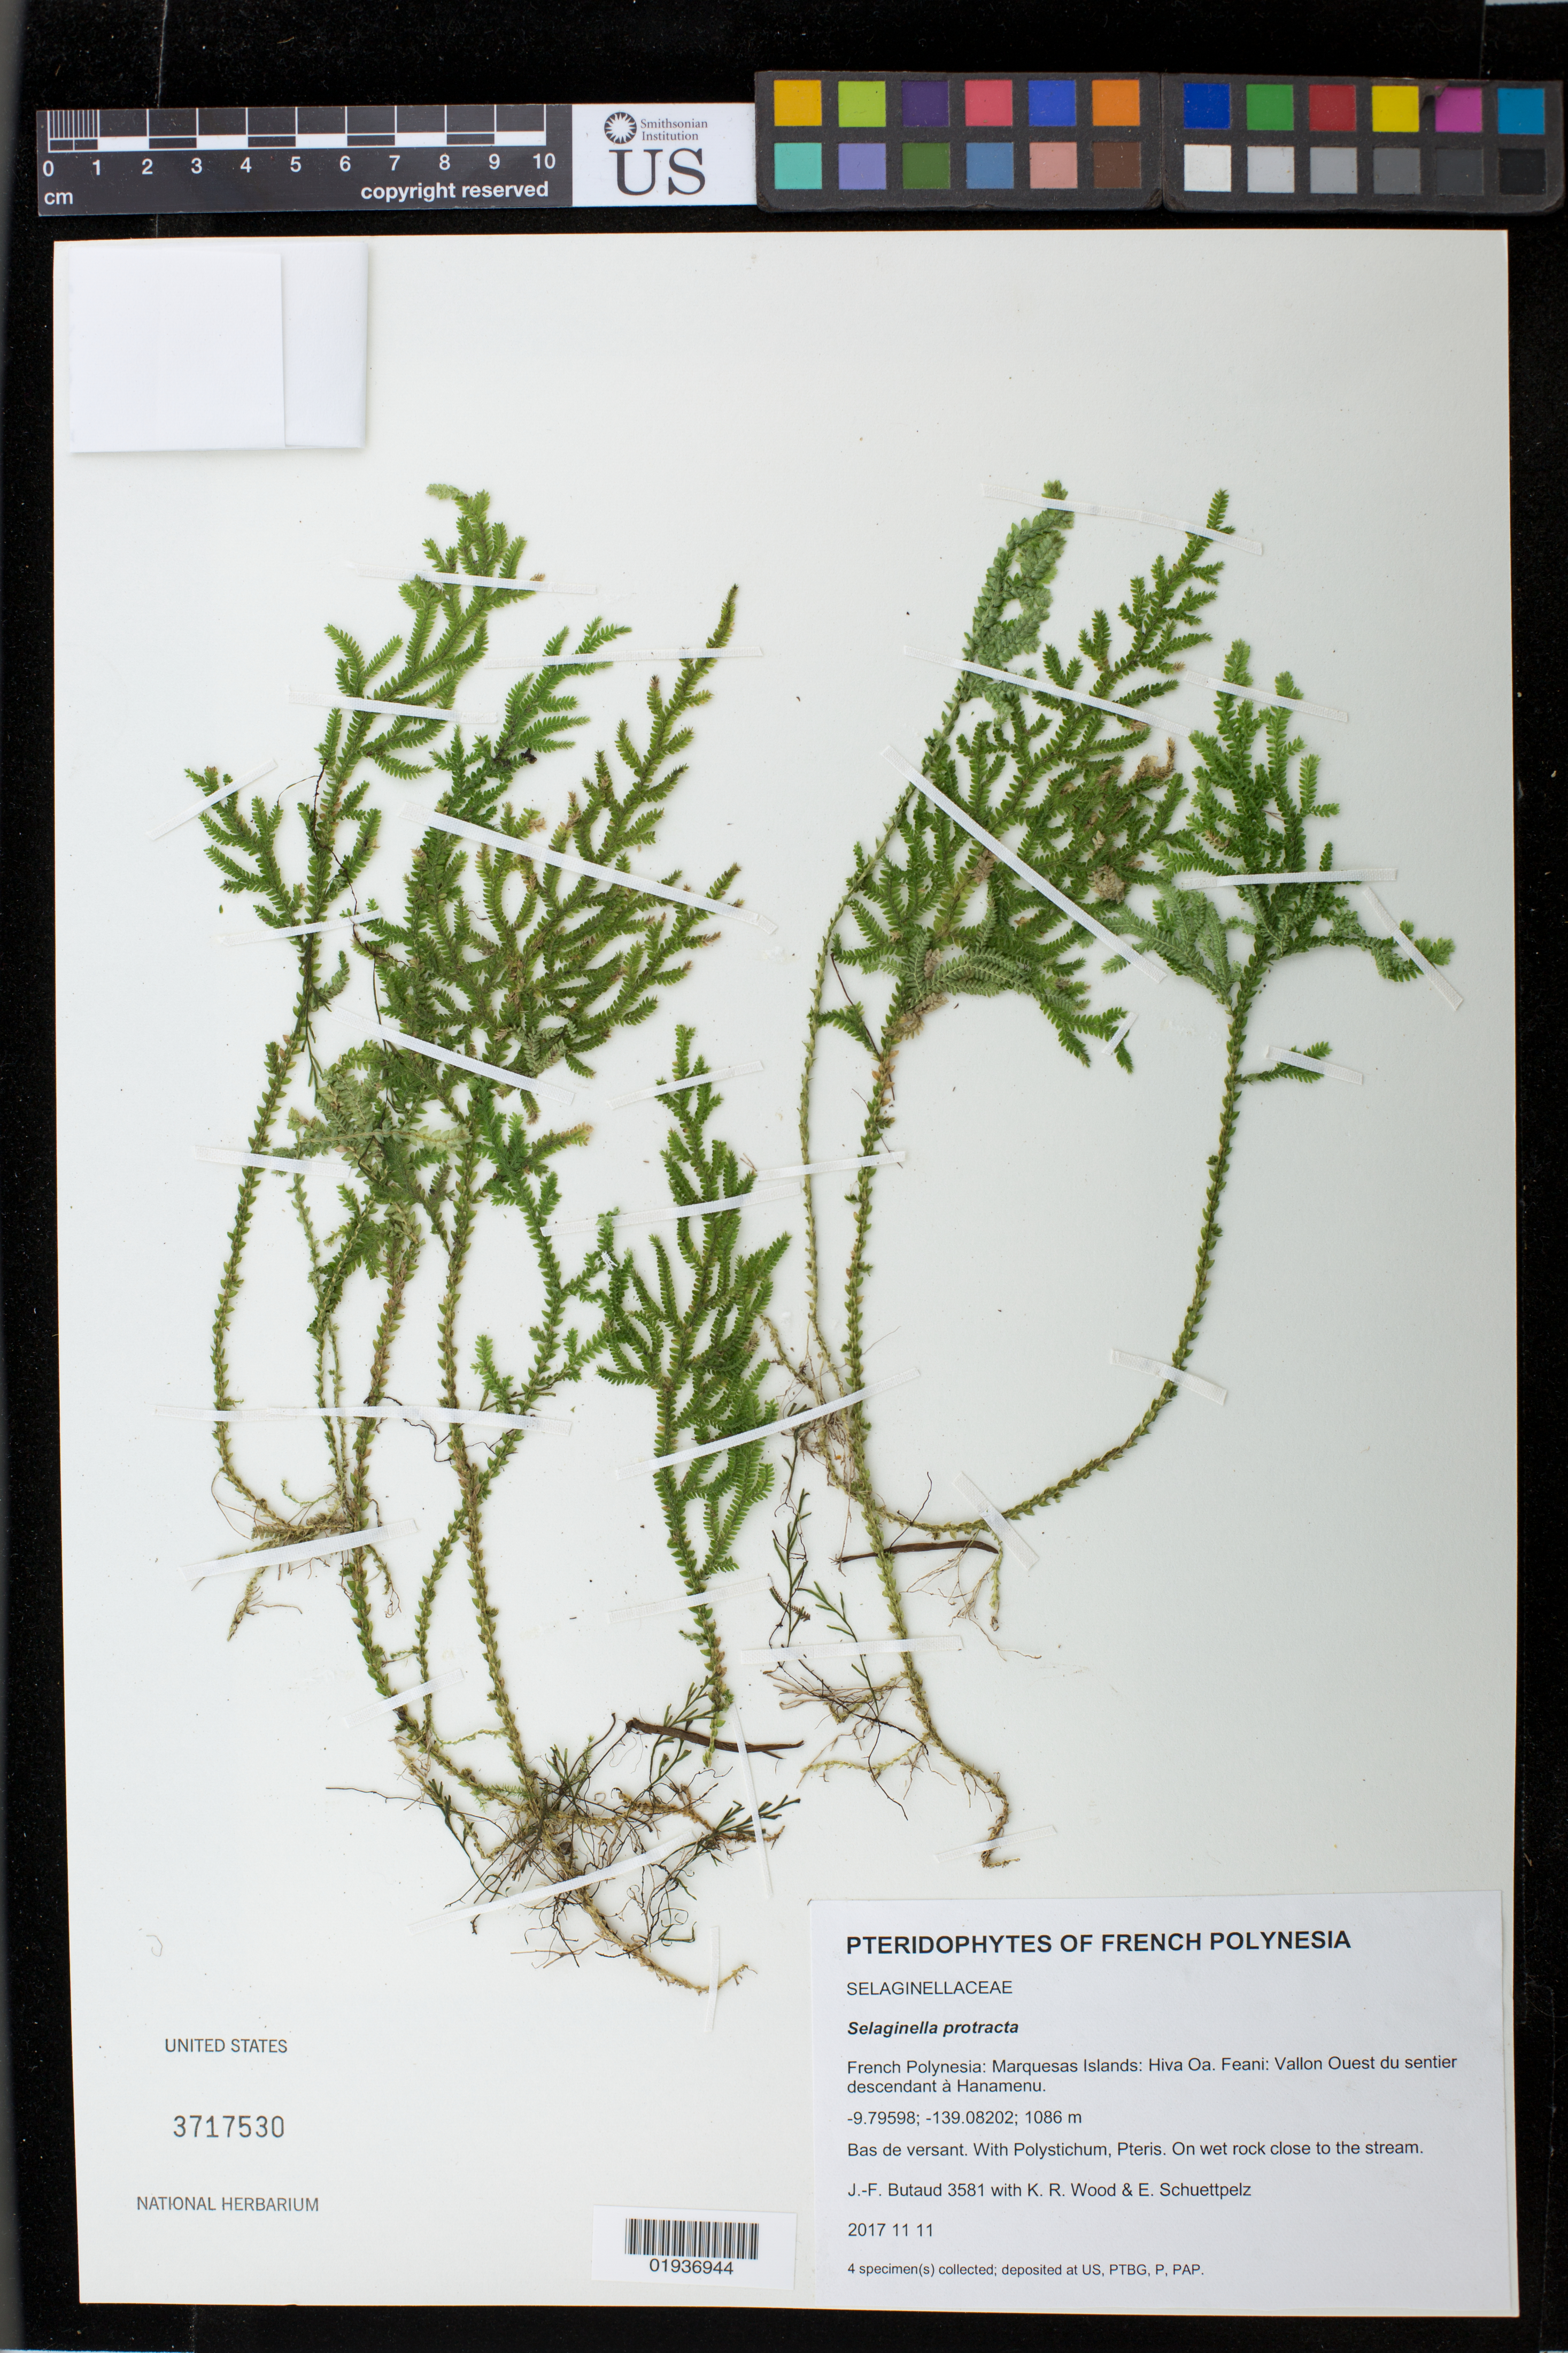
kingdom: Plantae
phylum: Tracheophyta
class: Lycopodiopsida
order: Selaginellales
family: Selaginellaceae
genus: Selaginella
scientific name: Selaginella arbuscula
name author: (Kualf.) Spring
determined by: Wagner, W. L., (BOT), Smithsonian Institution - National Museum of Natural History (UNITED STATES)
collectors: J.-F. Butaud, K. R. Wood & E. Schuettpelz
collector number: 3581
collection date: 2017-11-11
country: French Polynesia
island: Hiva Oa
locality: Hiva Oa, Feani, Vallon Ouest du sentier descendant a Hanamenu.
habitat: Bas de versant, close to a stream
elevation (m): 1086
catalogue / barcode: US 3717530